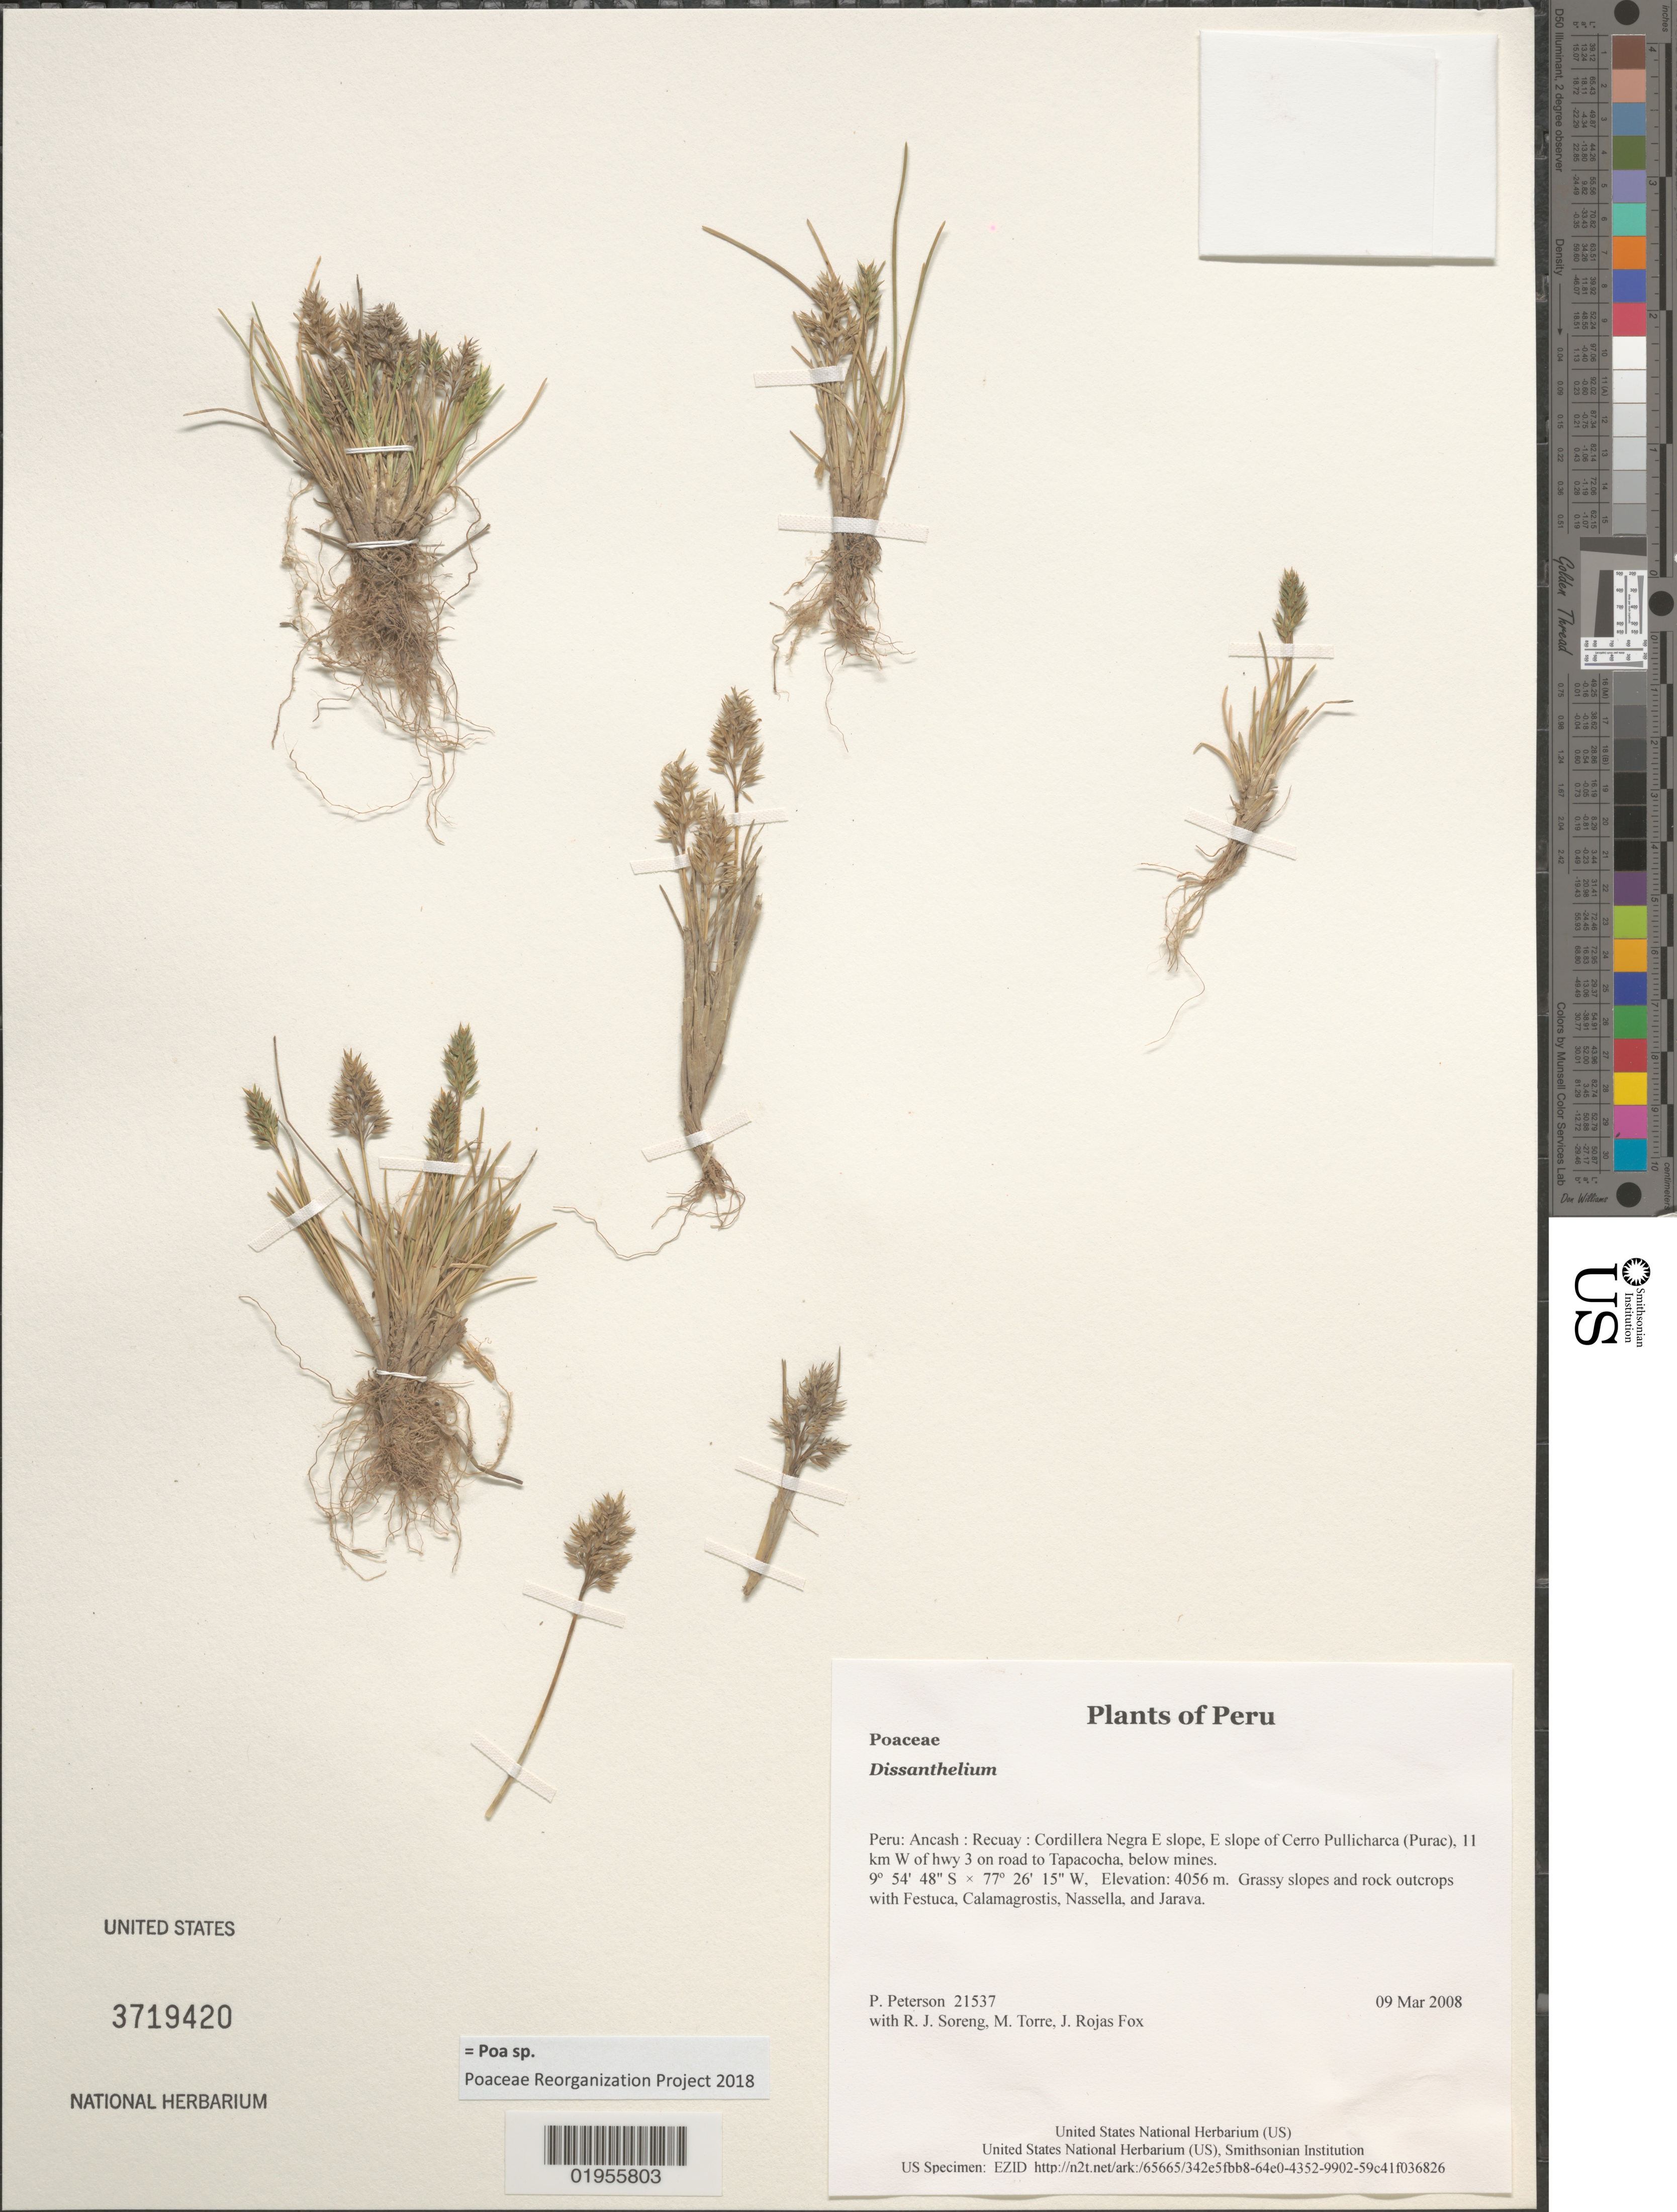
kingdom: Plantae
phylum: Tracheophyta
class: Liliopsida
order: Poales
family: Poaceae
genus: Poa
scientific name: Poa (Pseudopoa) sp.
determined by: Poaceae Reorganization Project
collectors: P. M. Peterson, R. J. Soreng, M. Torre & J. Rojas Fox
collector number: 21537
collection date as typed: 09 Mar 2008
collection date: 2008-03-09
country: Peru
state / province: Ancash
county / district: Recuay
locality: Cordillera Negra E slope, E slope of Cerro Pullicharca (Purac), 11 km W of hwy 3 on road to Tapacocha, below mines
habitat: Grassy slopes and rock outcrops with Festuca, Calamagrostis, Nassella, and Jarava.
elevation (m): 4056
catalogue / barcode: US 3719420